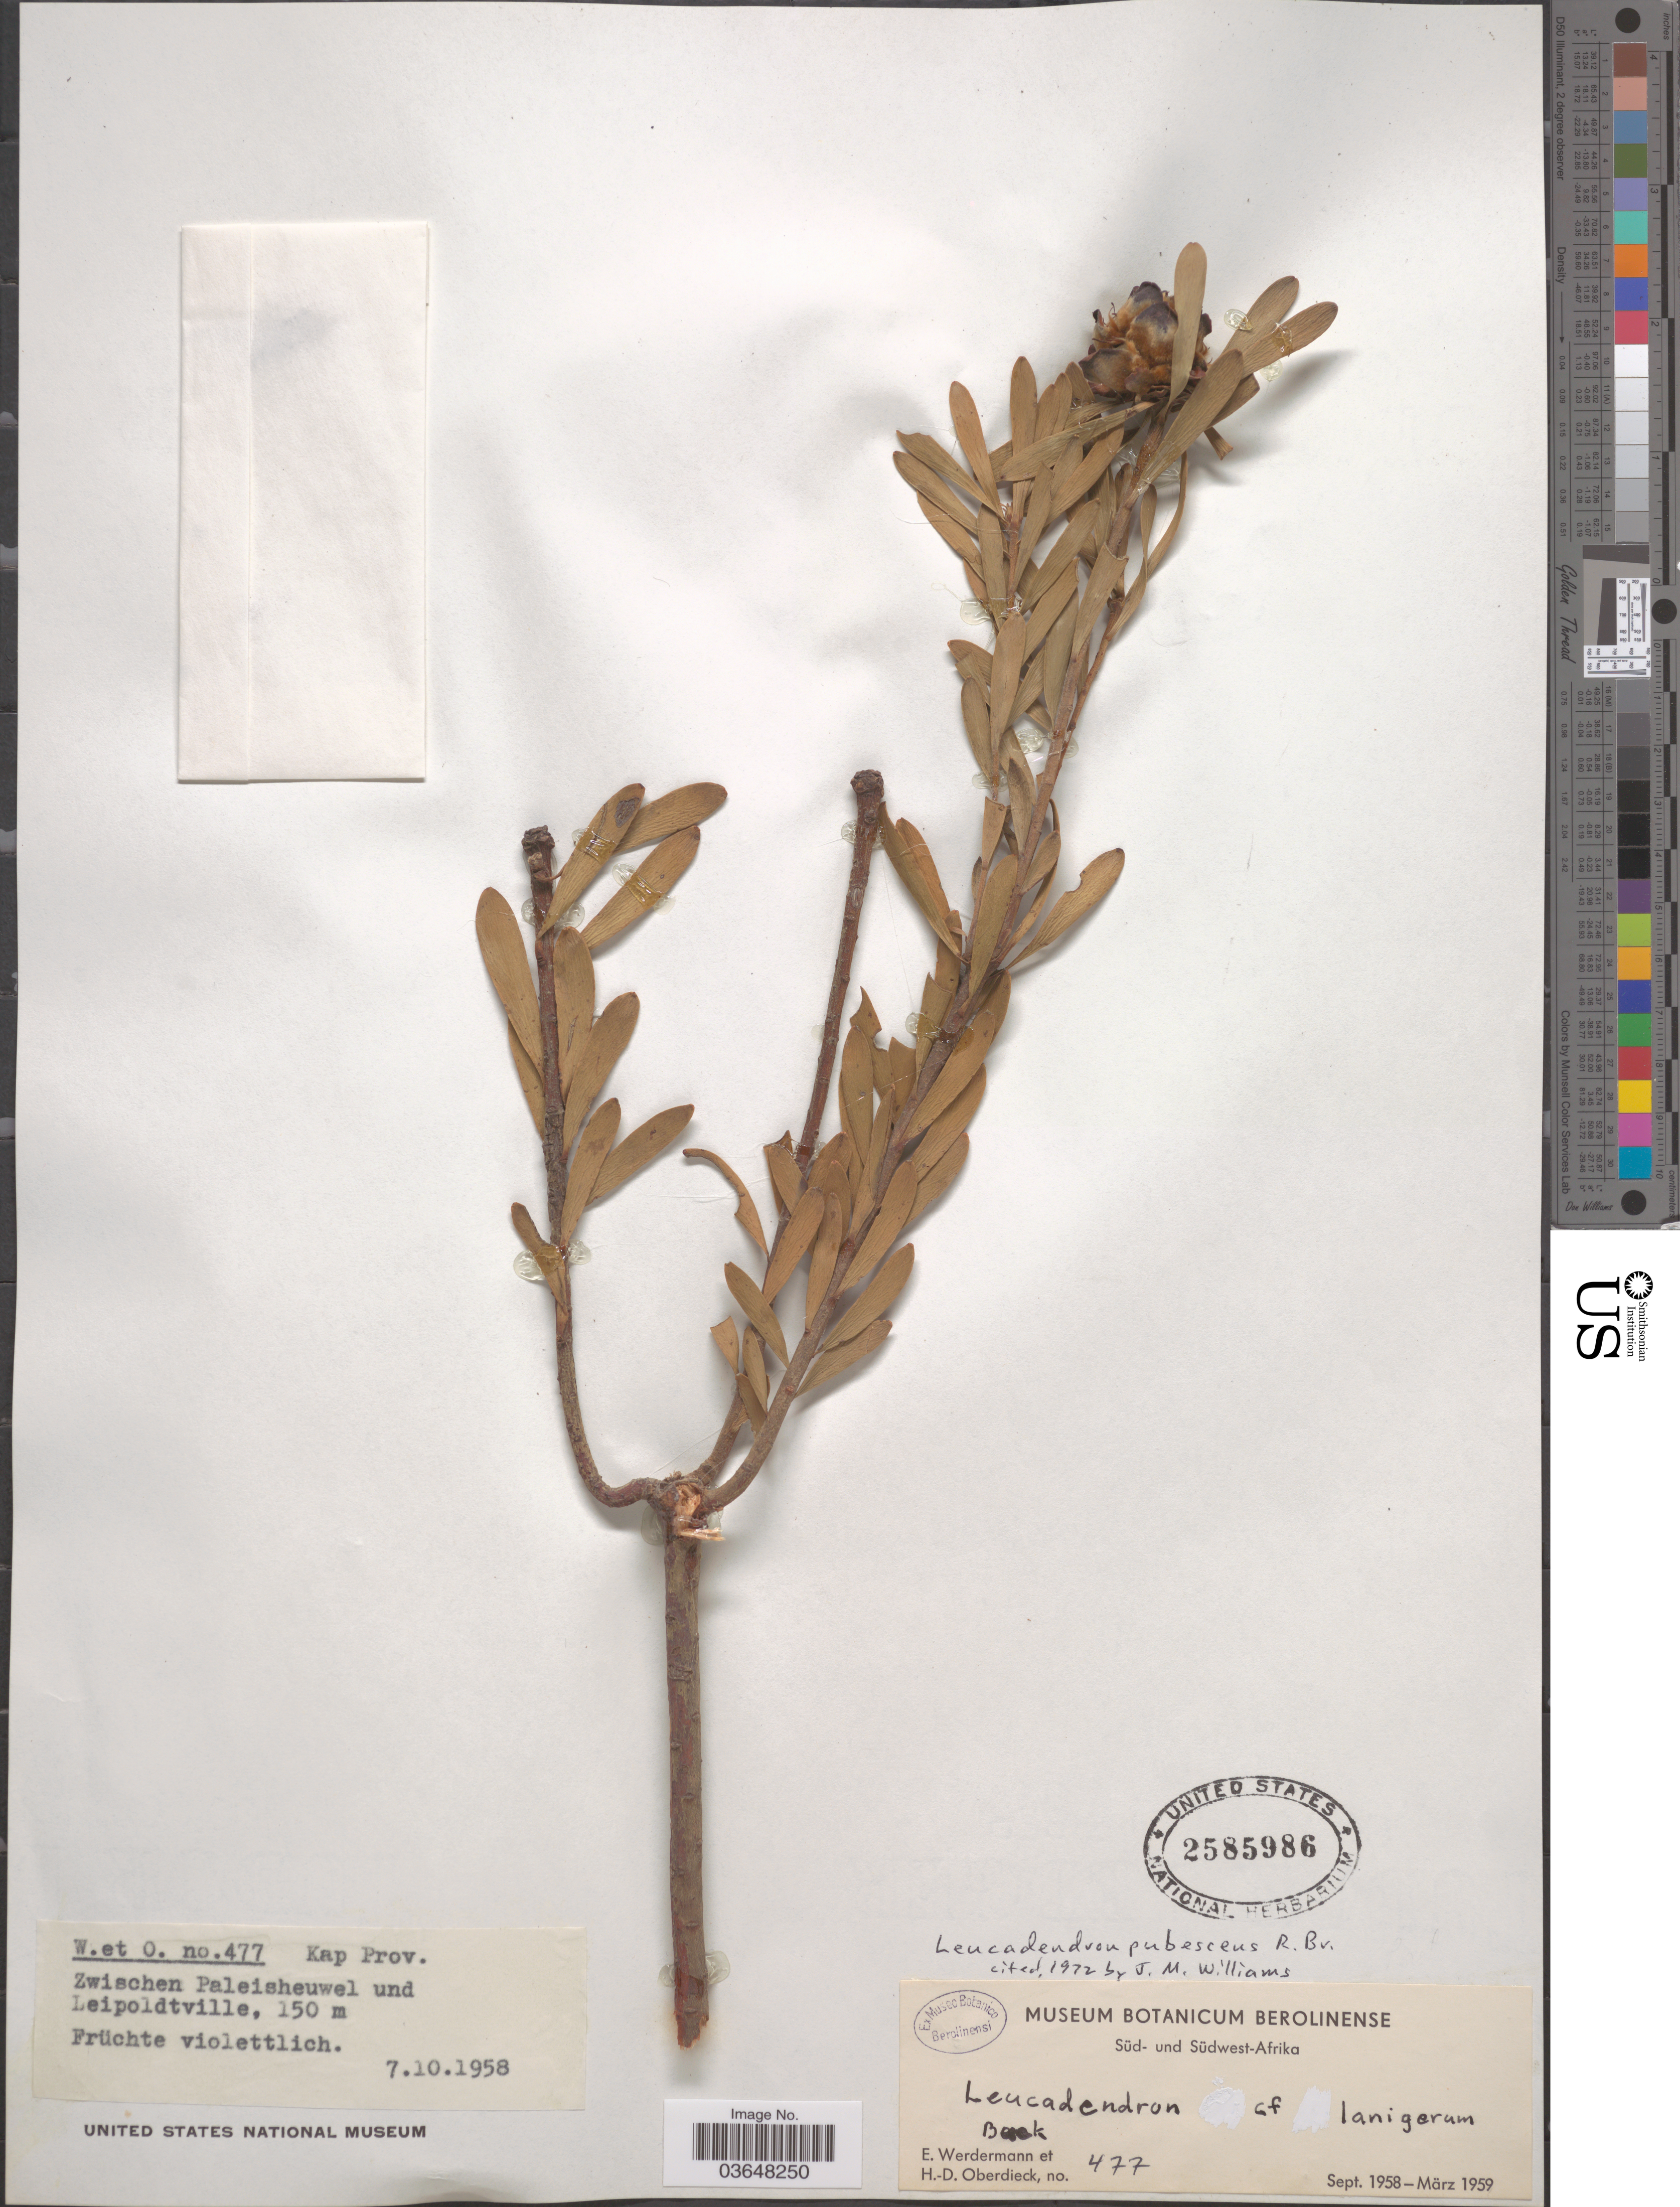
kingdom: Plantae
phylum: Tracheophyta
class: Magnoliopsida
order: Proteales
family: Proteaceae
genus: Leucadendron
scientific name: Leucadendron pubescens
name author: R. Br.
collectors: E. Werdermann & H. Oberdieck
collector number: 477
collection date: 1958-10-07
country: South Africa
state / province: Western Cape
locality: Kap Prov. Zwischen Paleisheuwel und Leipoldtville.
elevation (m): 150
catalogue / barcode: US 2585986